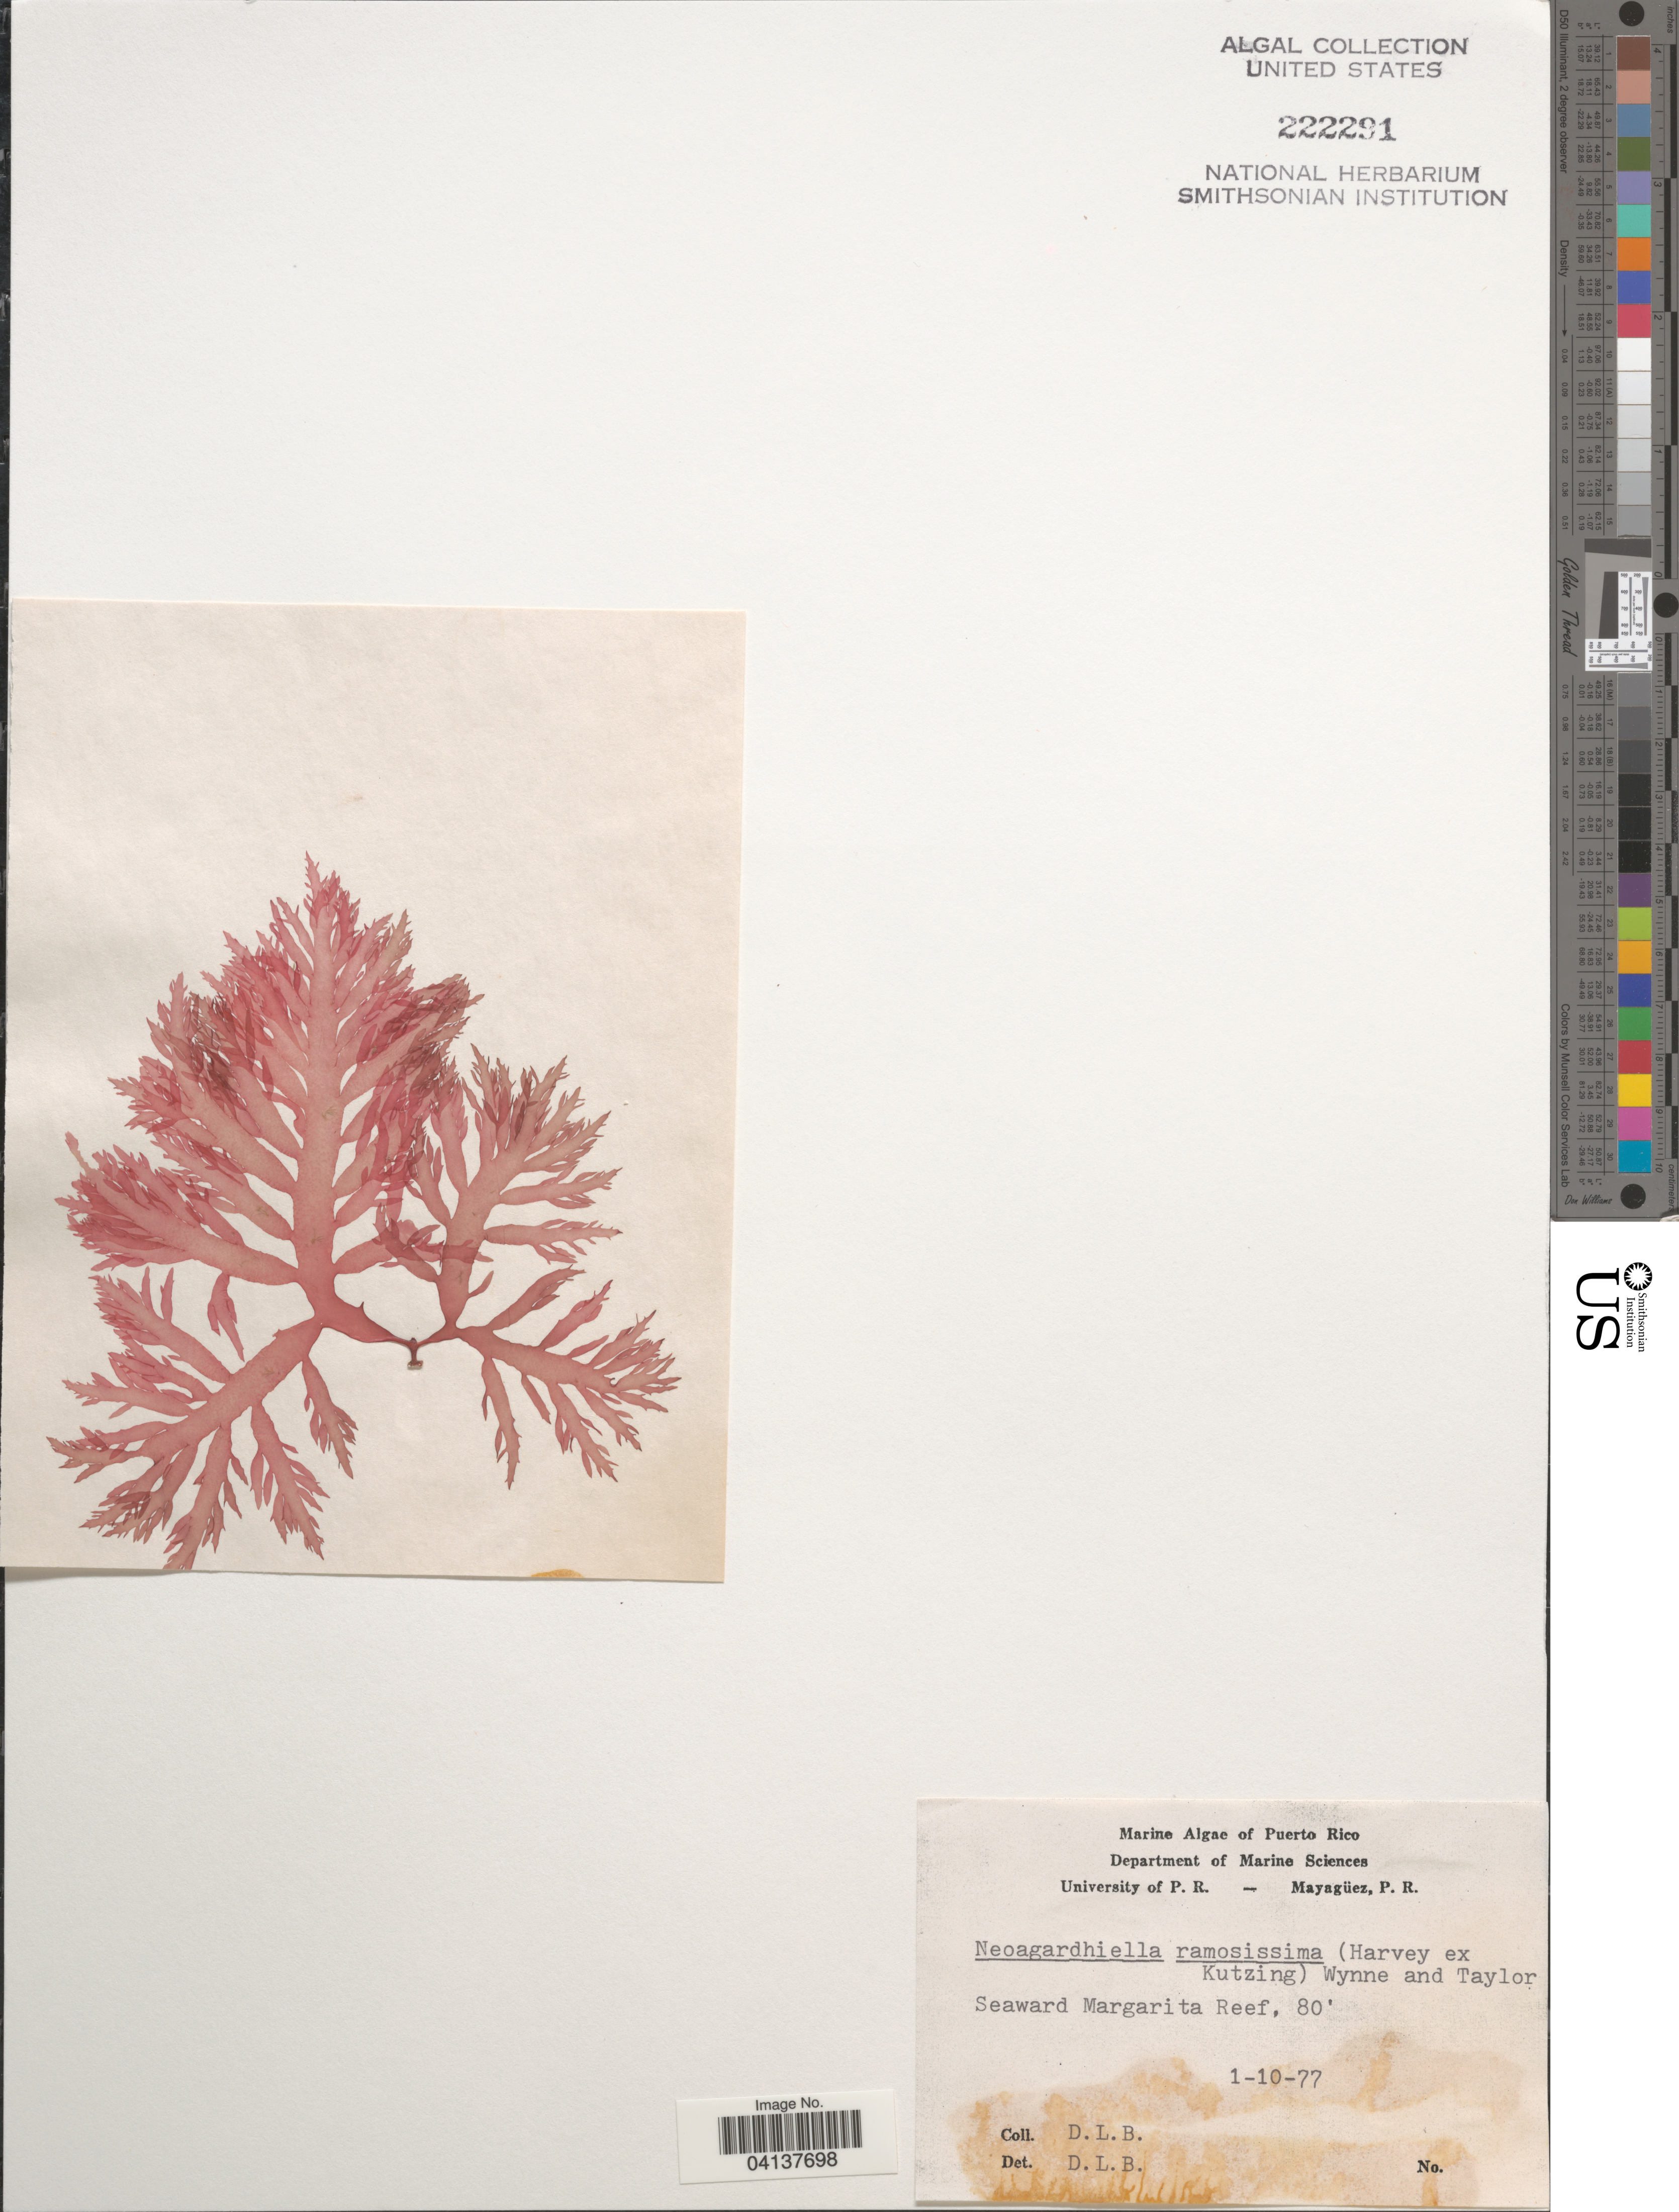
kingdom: Plantae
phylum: Rhodophyta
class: Florideophyceae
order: Gigartinales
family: Solieriaceae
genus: Agardhiella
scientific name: Agardhiella ramosissima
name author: (Harv.) Kylin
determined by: Algae name updating Project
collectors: D. L. B.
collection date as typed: Transcribed d/m/y: 1/10/77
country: Puerto Rico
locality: Seaward Margarita Reef.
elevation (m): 24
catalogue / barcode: US 222291